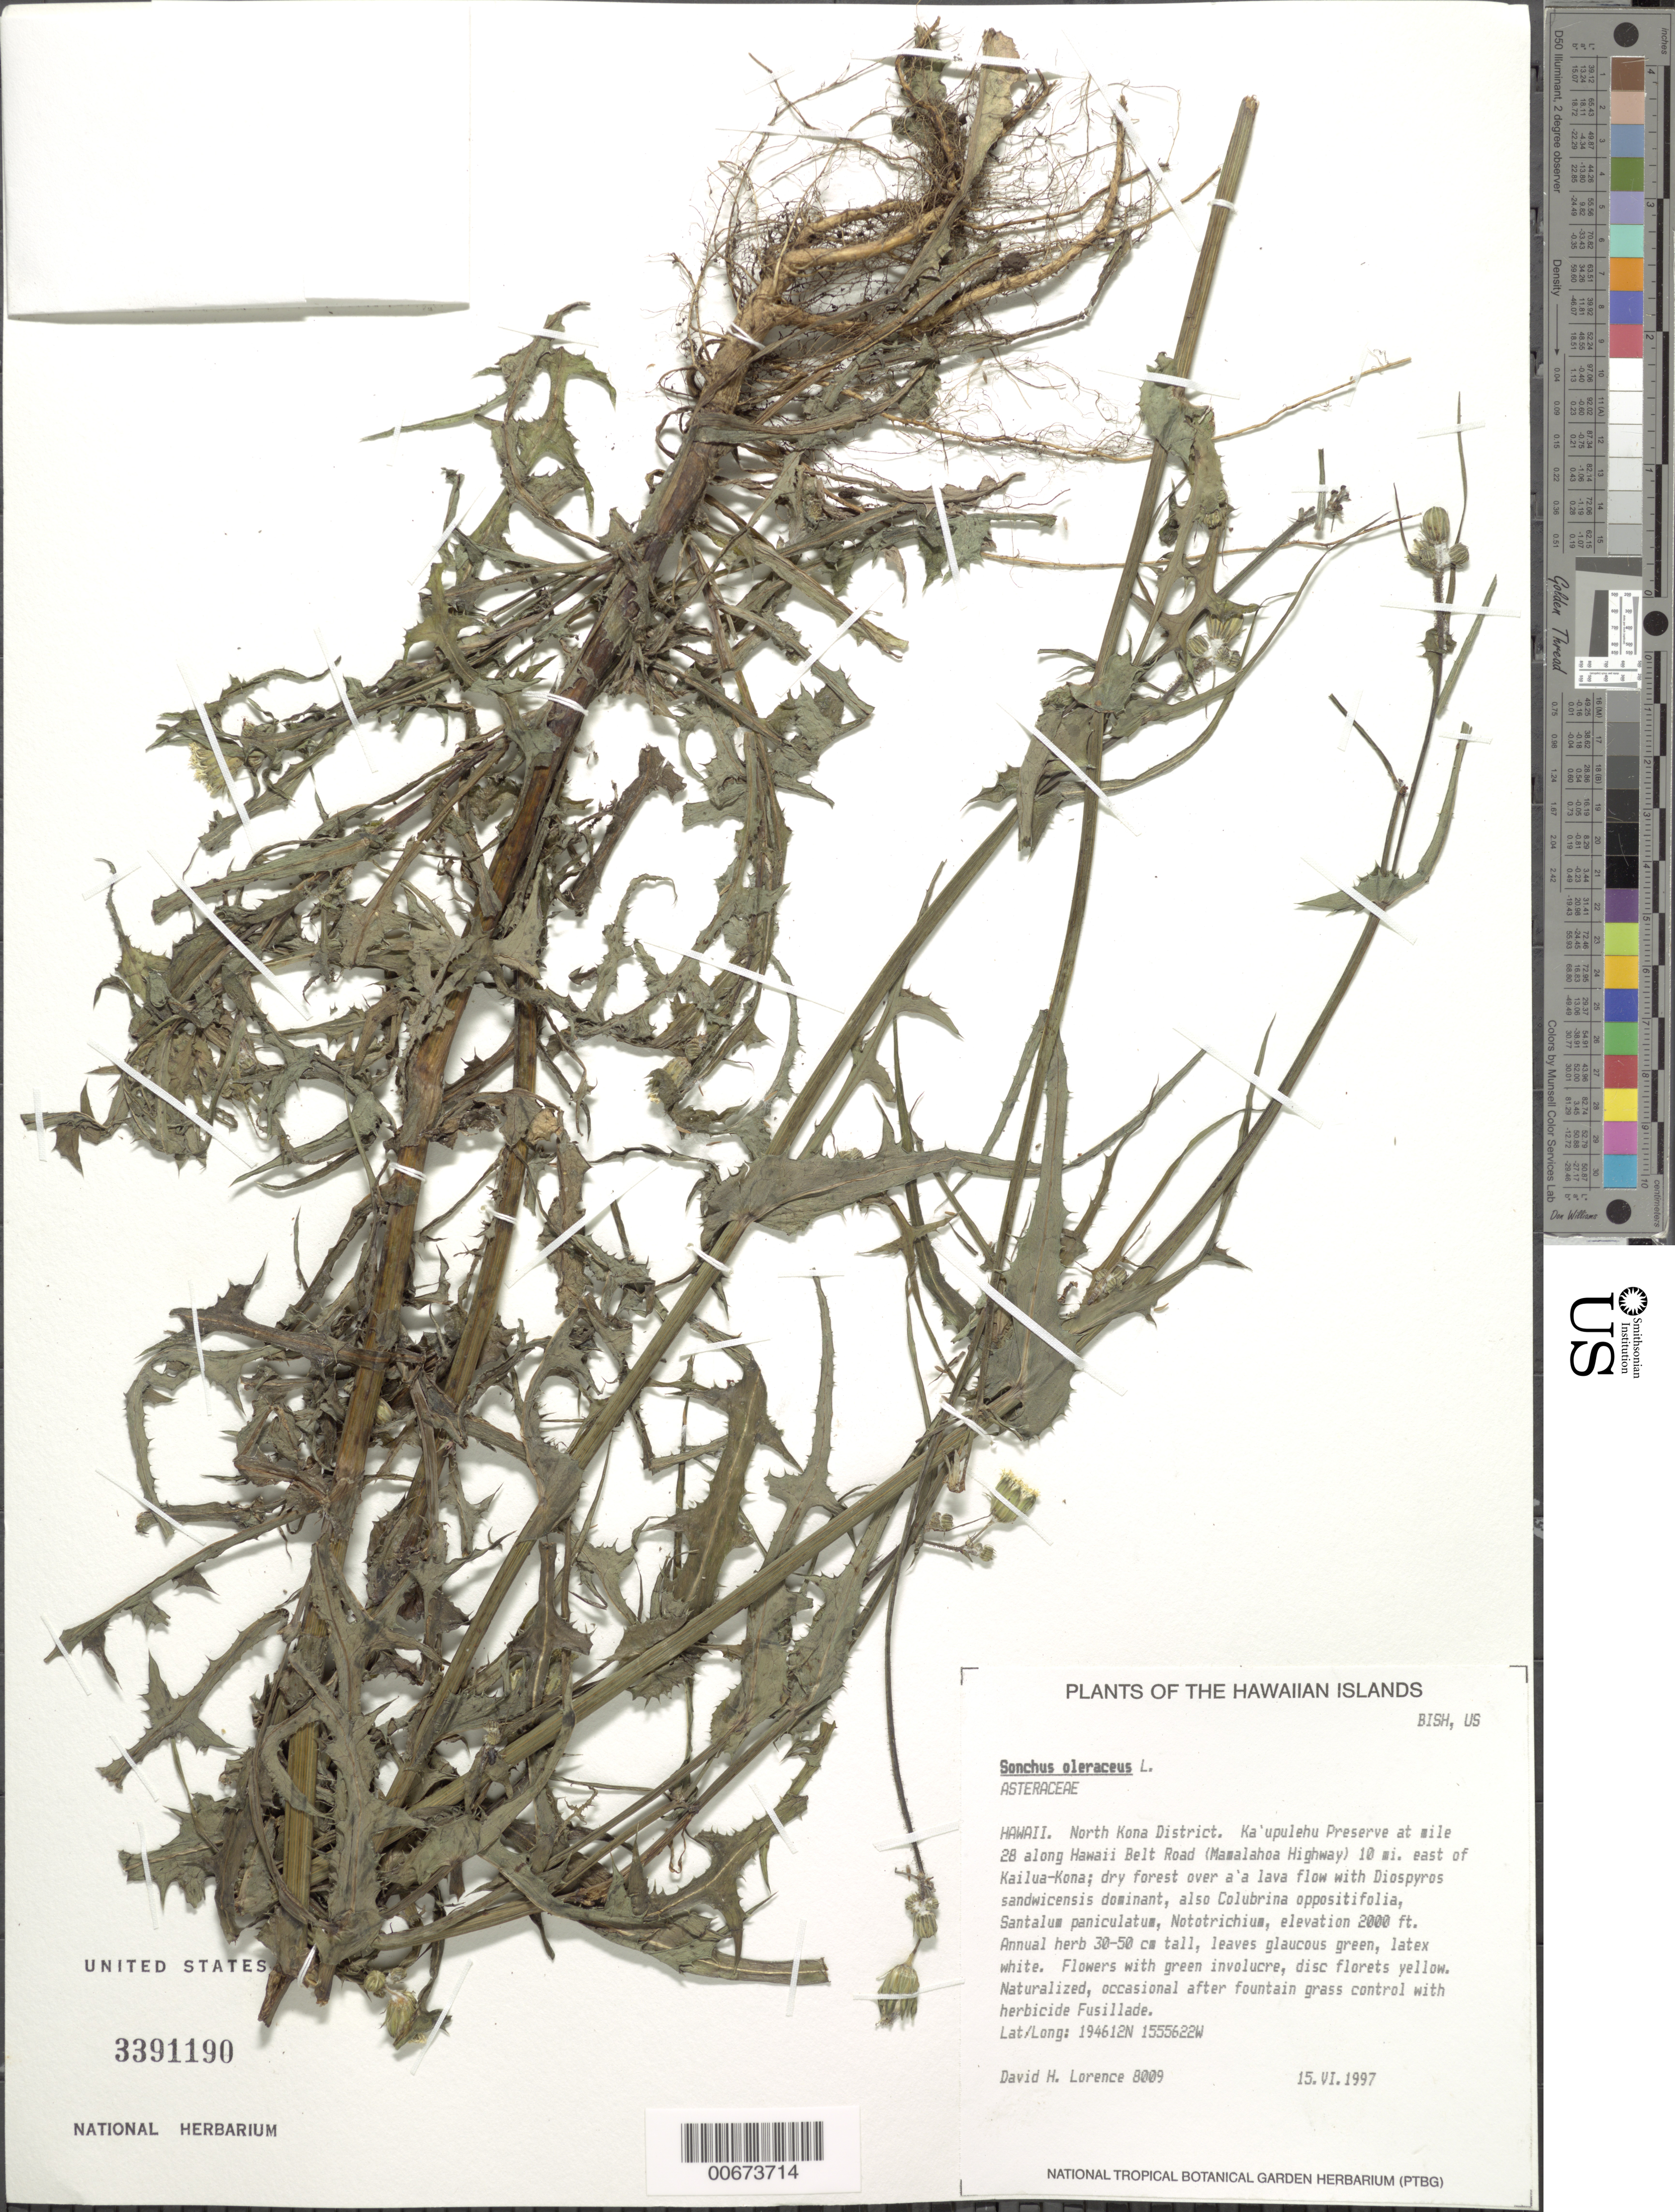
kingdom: Plantae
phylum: Tracheophyta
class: Magnoliopsida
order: Asterales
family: Asteraceae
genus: Sonchus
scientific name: Sonchus oleraceus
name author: L.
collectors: D. Lorence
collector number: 8009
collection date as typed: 15 Jun 1997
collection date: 1997-06-15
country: United States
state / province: Hawaii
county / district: Hawaii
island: Hawaii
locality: North Kona District. Ka'upulehu Preserve at mile 28 along Hawaii Belt road (Mamalahoa Highway) 10 miles east of Kailua-Kona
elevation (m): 610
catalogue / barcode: US 3391190